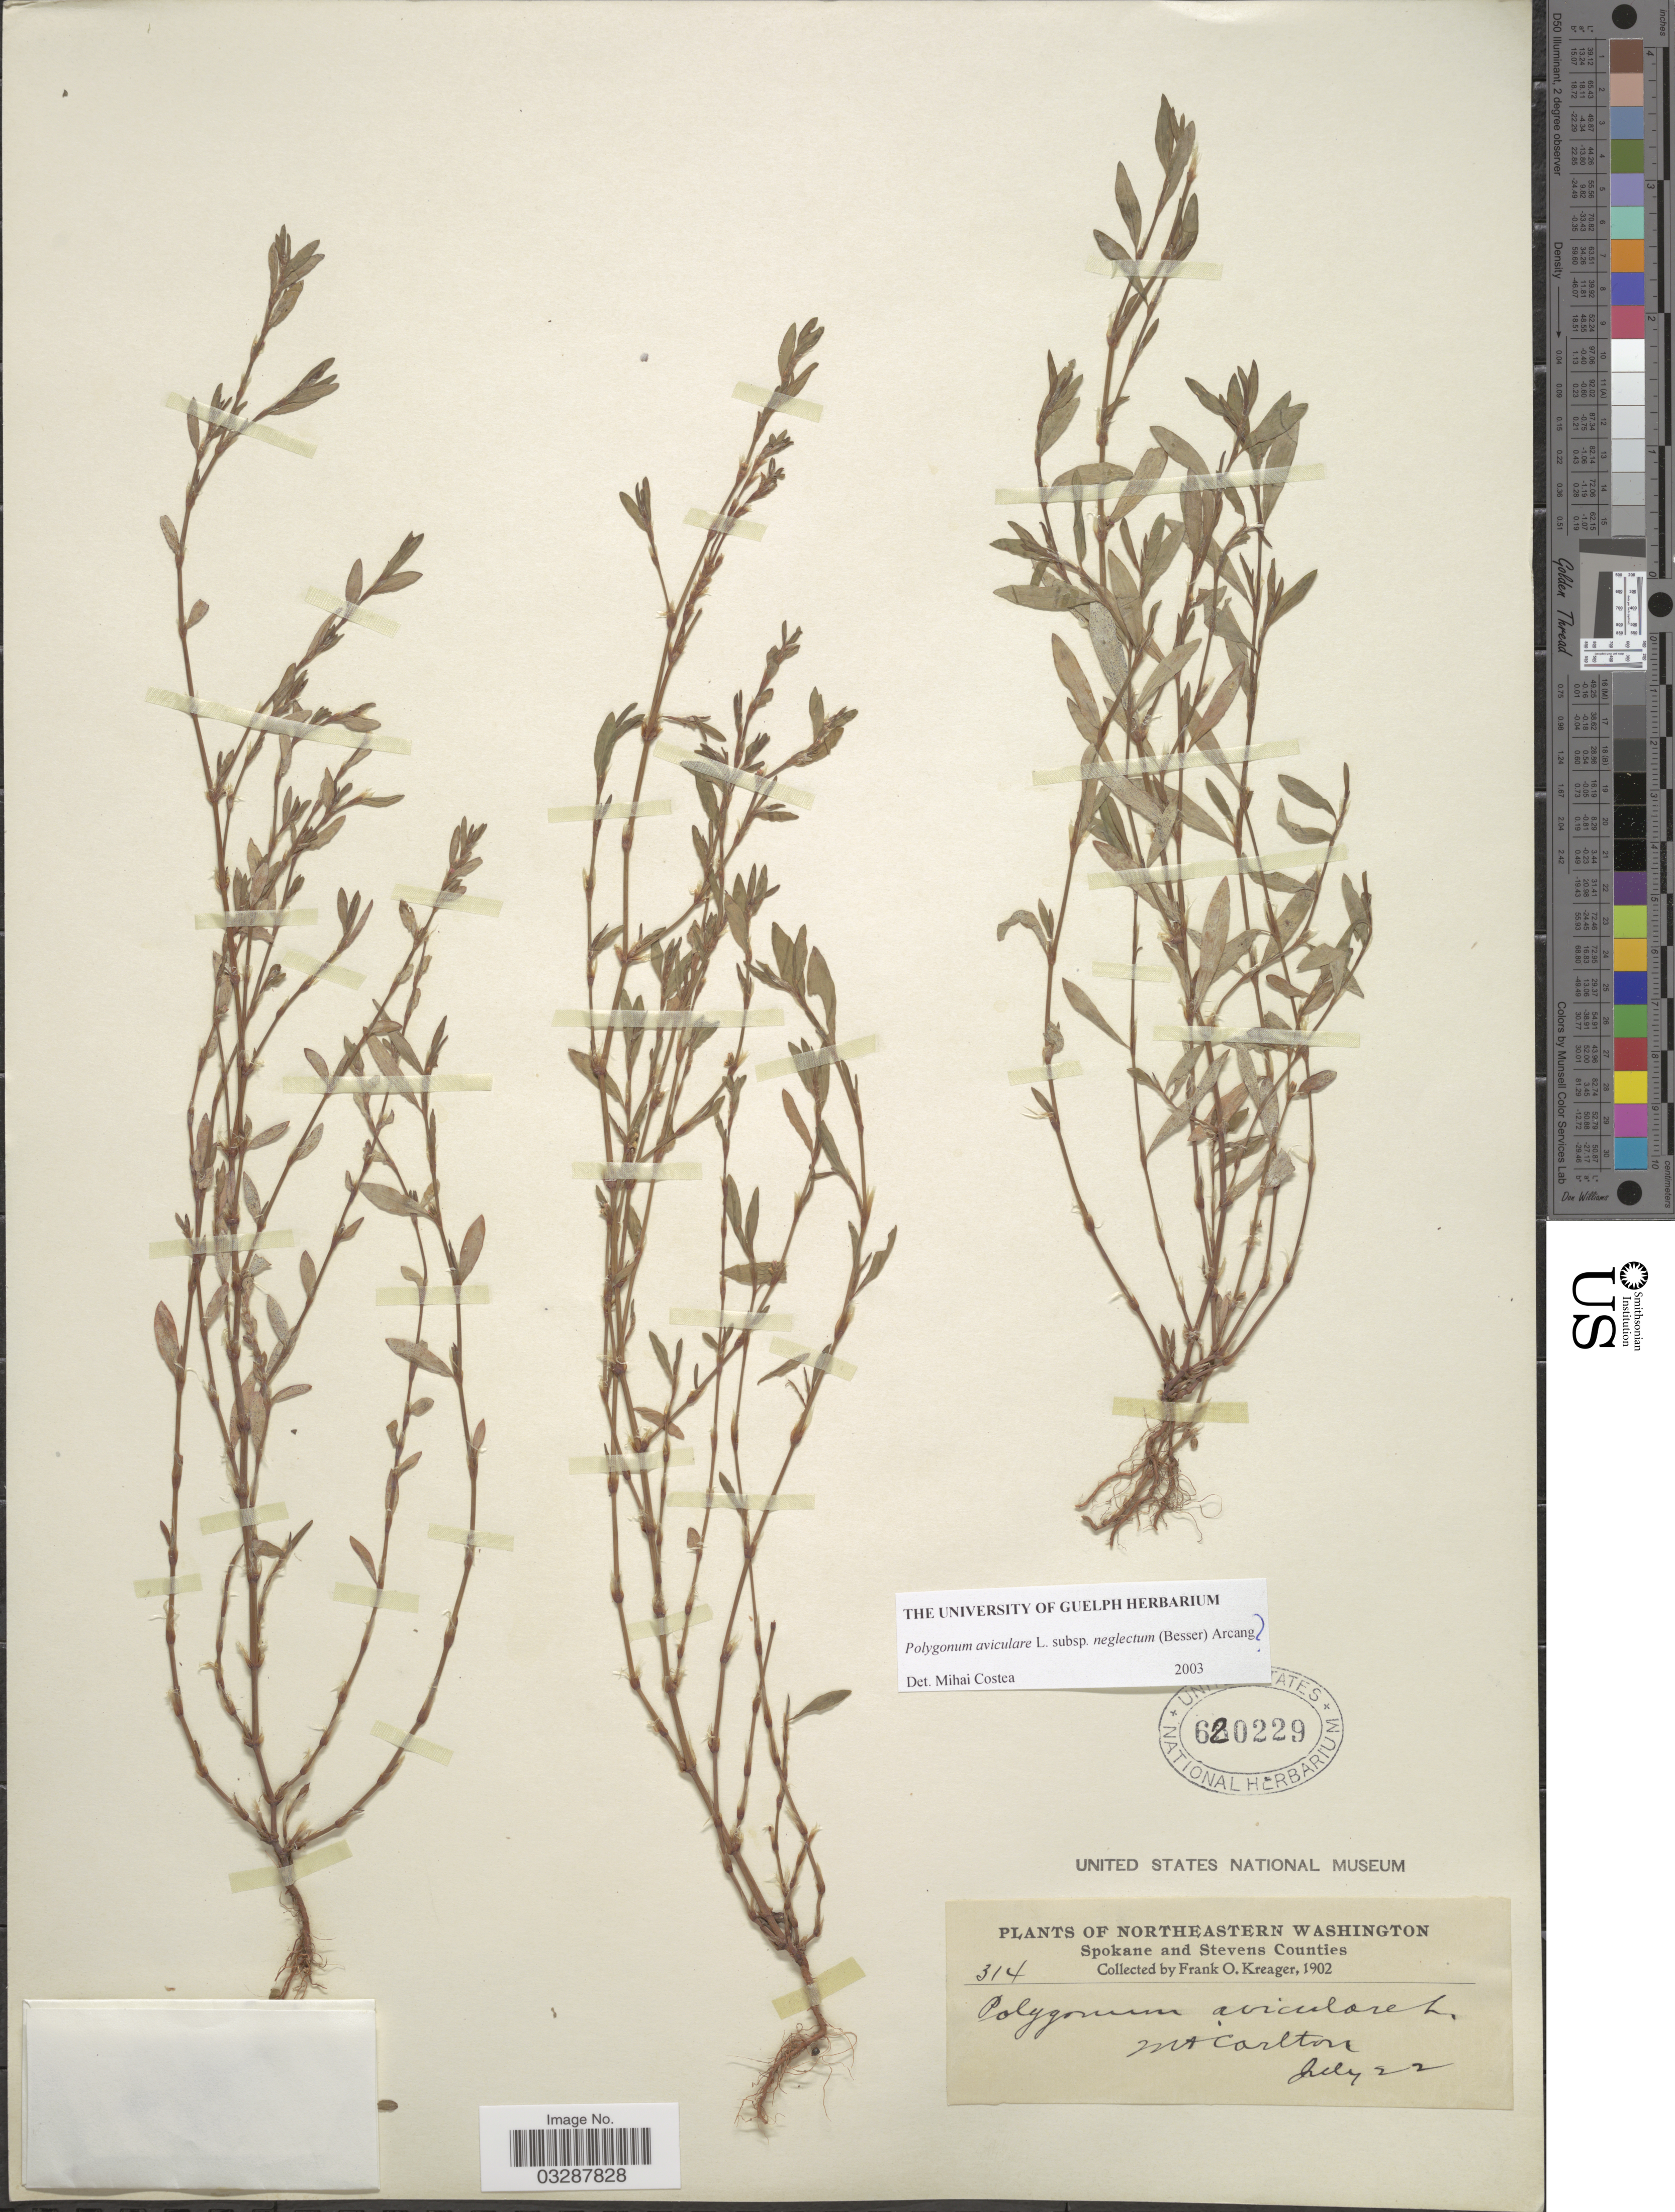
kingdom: Plantae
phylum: Tracheophyta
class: Magnoliopsida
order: Caryophyllales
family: Polygonaceae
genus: Polygonum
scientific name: Polygonum aviculare subsp. neglectum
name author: (Besser) Arcang.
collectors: F. Kreager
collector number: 314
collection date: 1902-07-22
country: United States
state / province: Washington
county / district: Spokane / Stevens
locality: Northeastern Washington. Spokane and Stevens Counties. Mt Carlton.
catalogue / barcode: US 620229